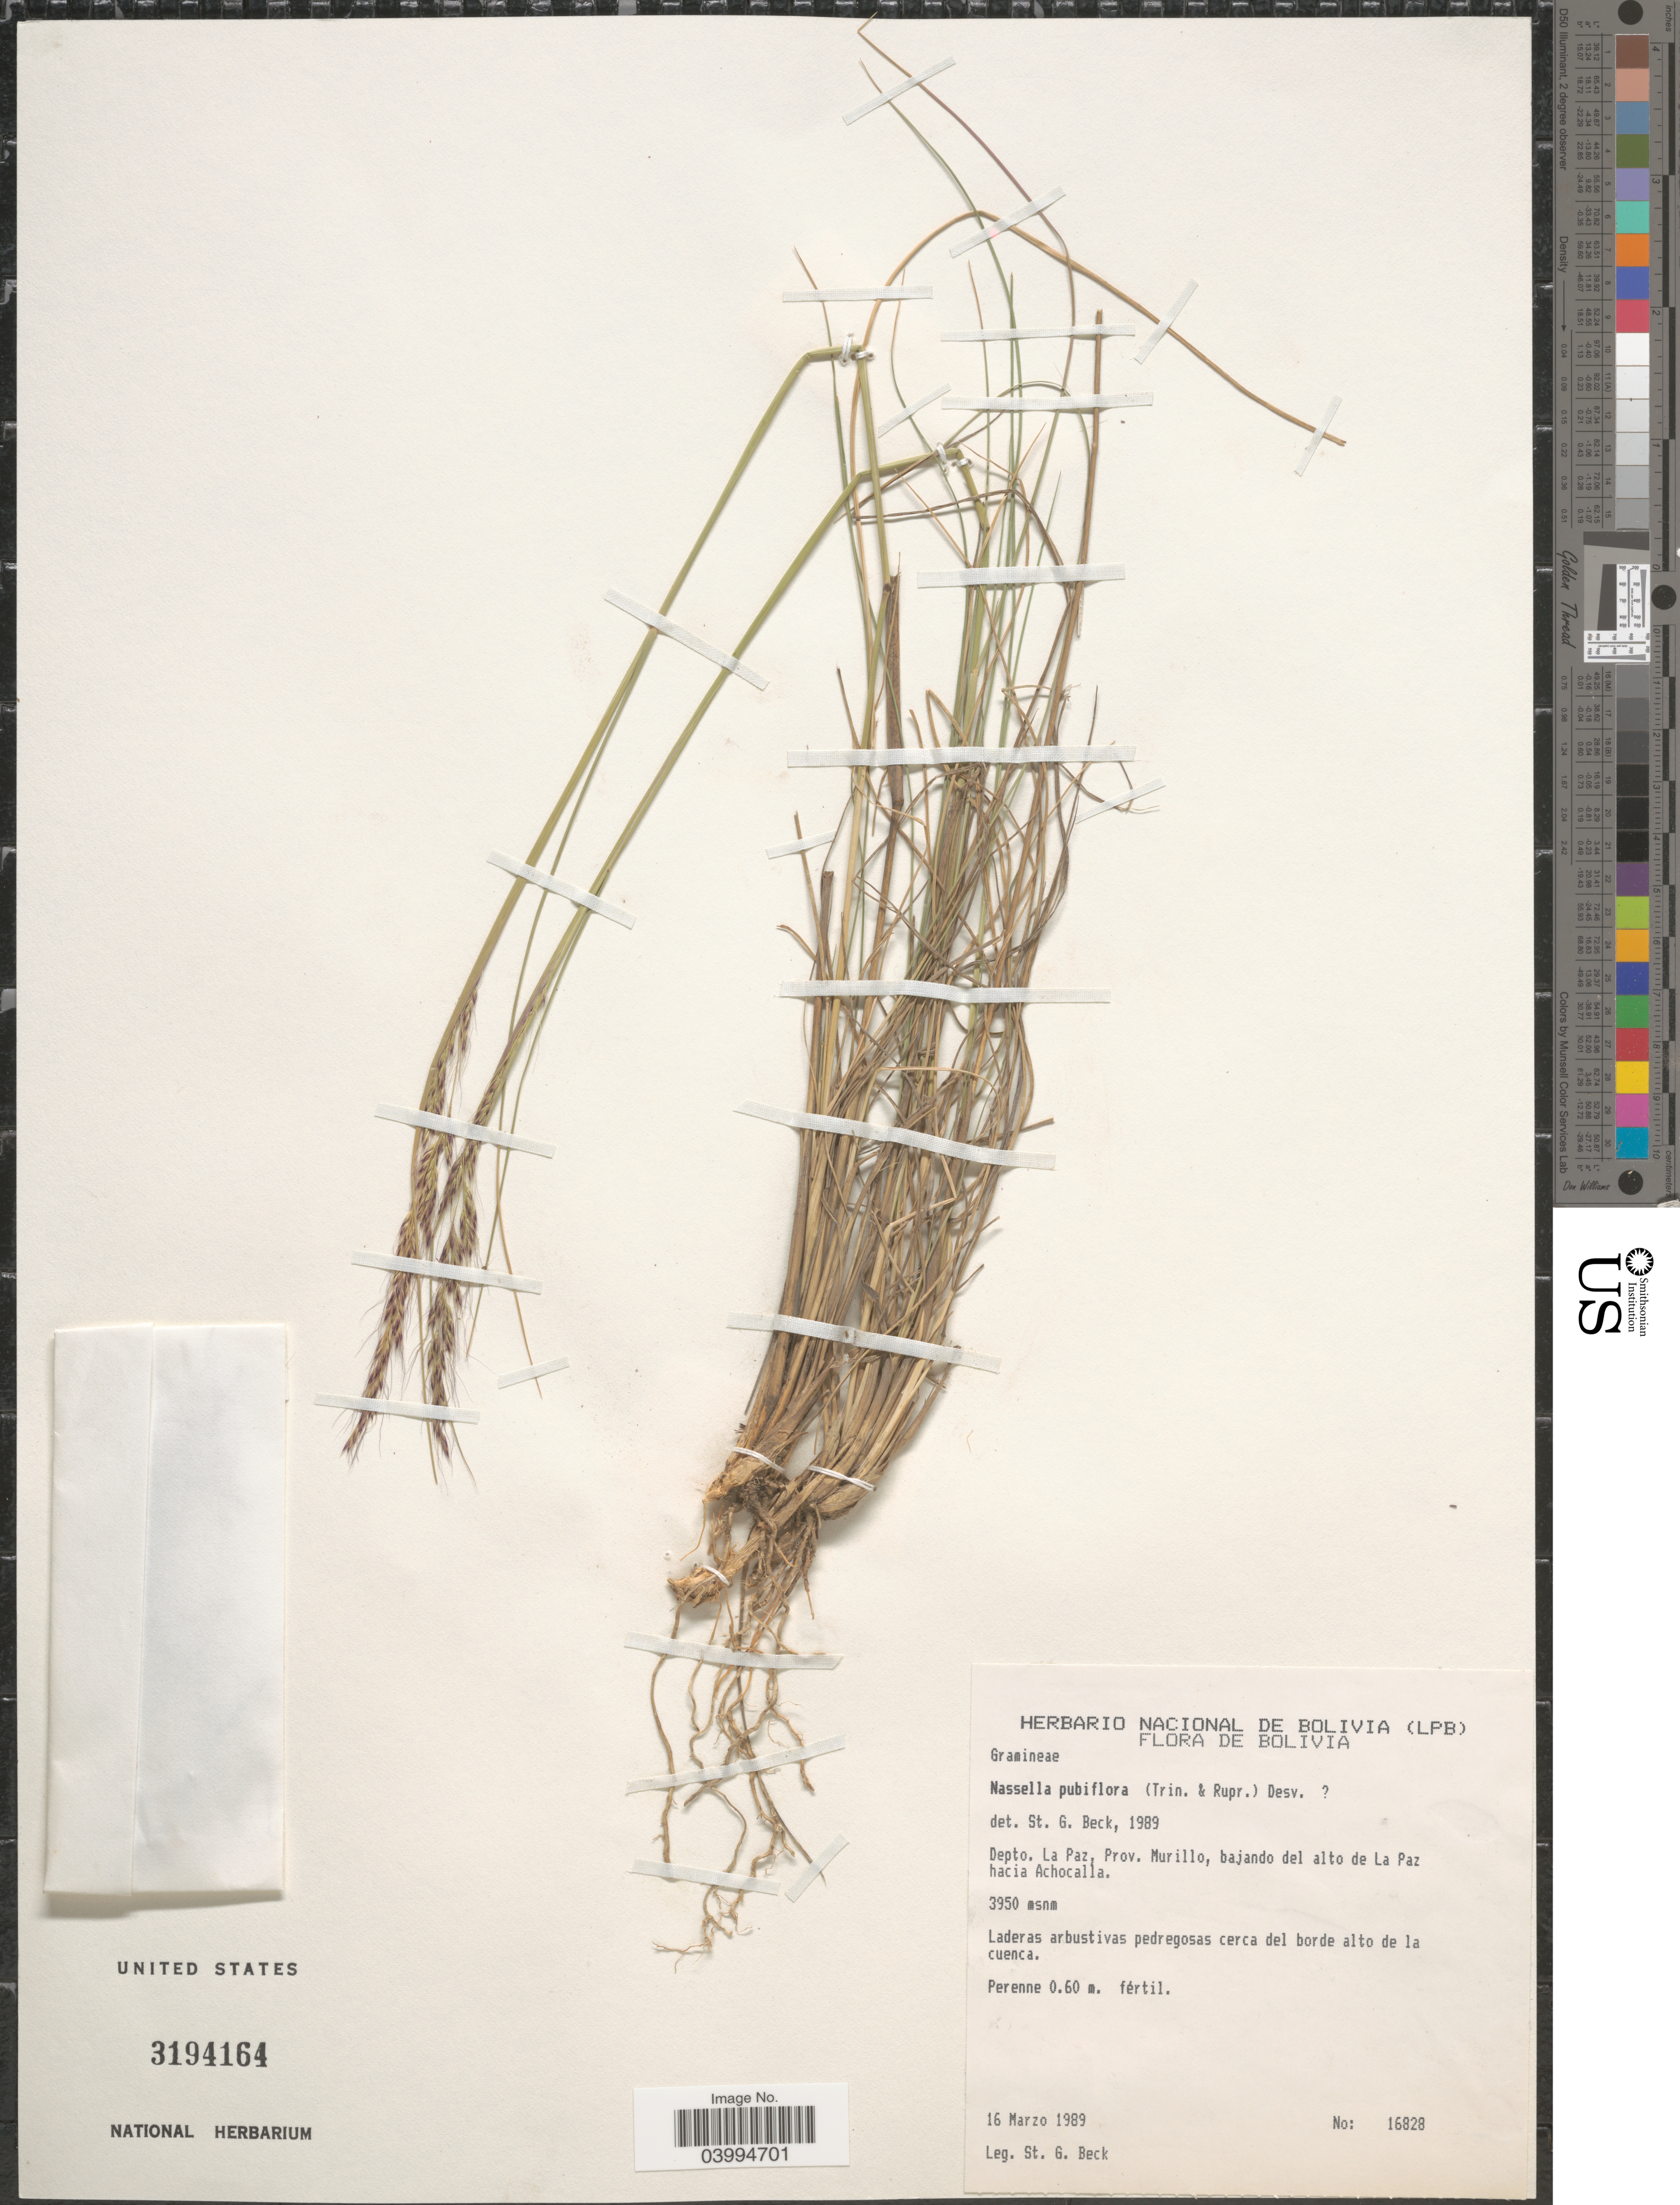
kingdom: Plantae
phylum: Tracheophyta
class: Liliopsida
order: Poales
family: Poaceae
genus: Nassella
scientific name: Nassella pubiflora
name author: (Trin. & Rupr.) É. Desv.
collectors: S. G. Beck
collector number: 16828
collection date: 1989-03-16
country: Bolivia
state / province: La Paz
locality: Depto. La Paz, Prov. Murillo, bajando del alto de La Paz hacia Achocalla.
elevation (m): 3950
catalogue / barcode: US 3194164